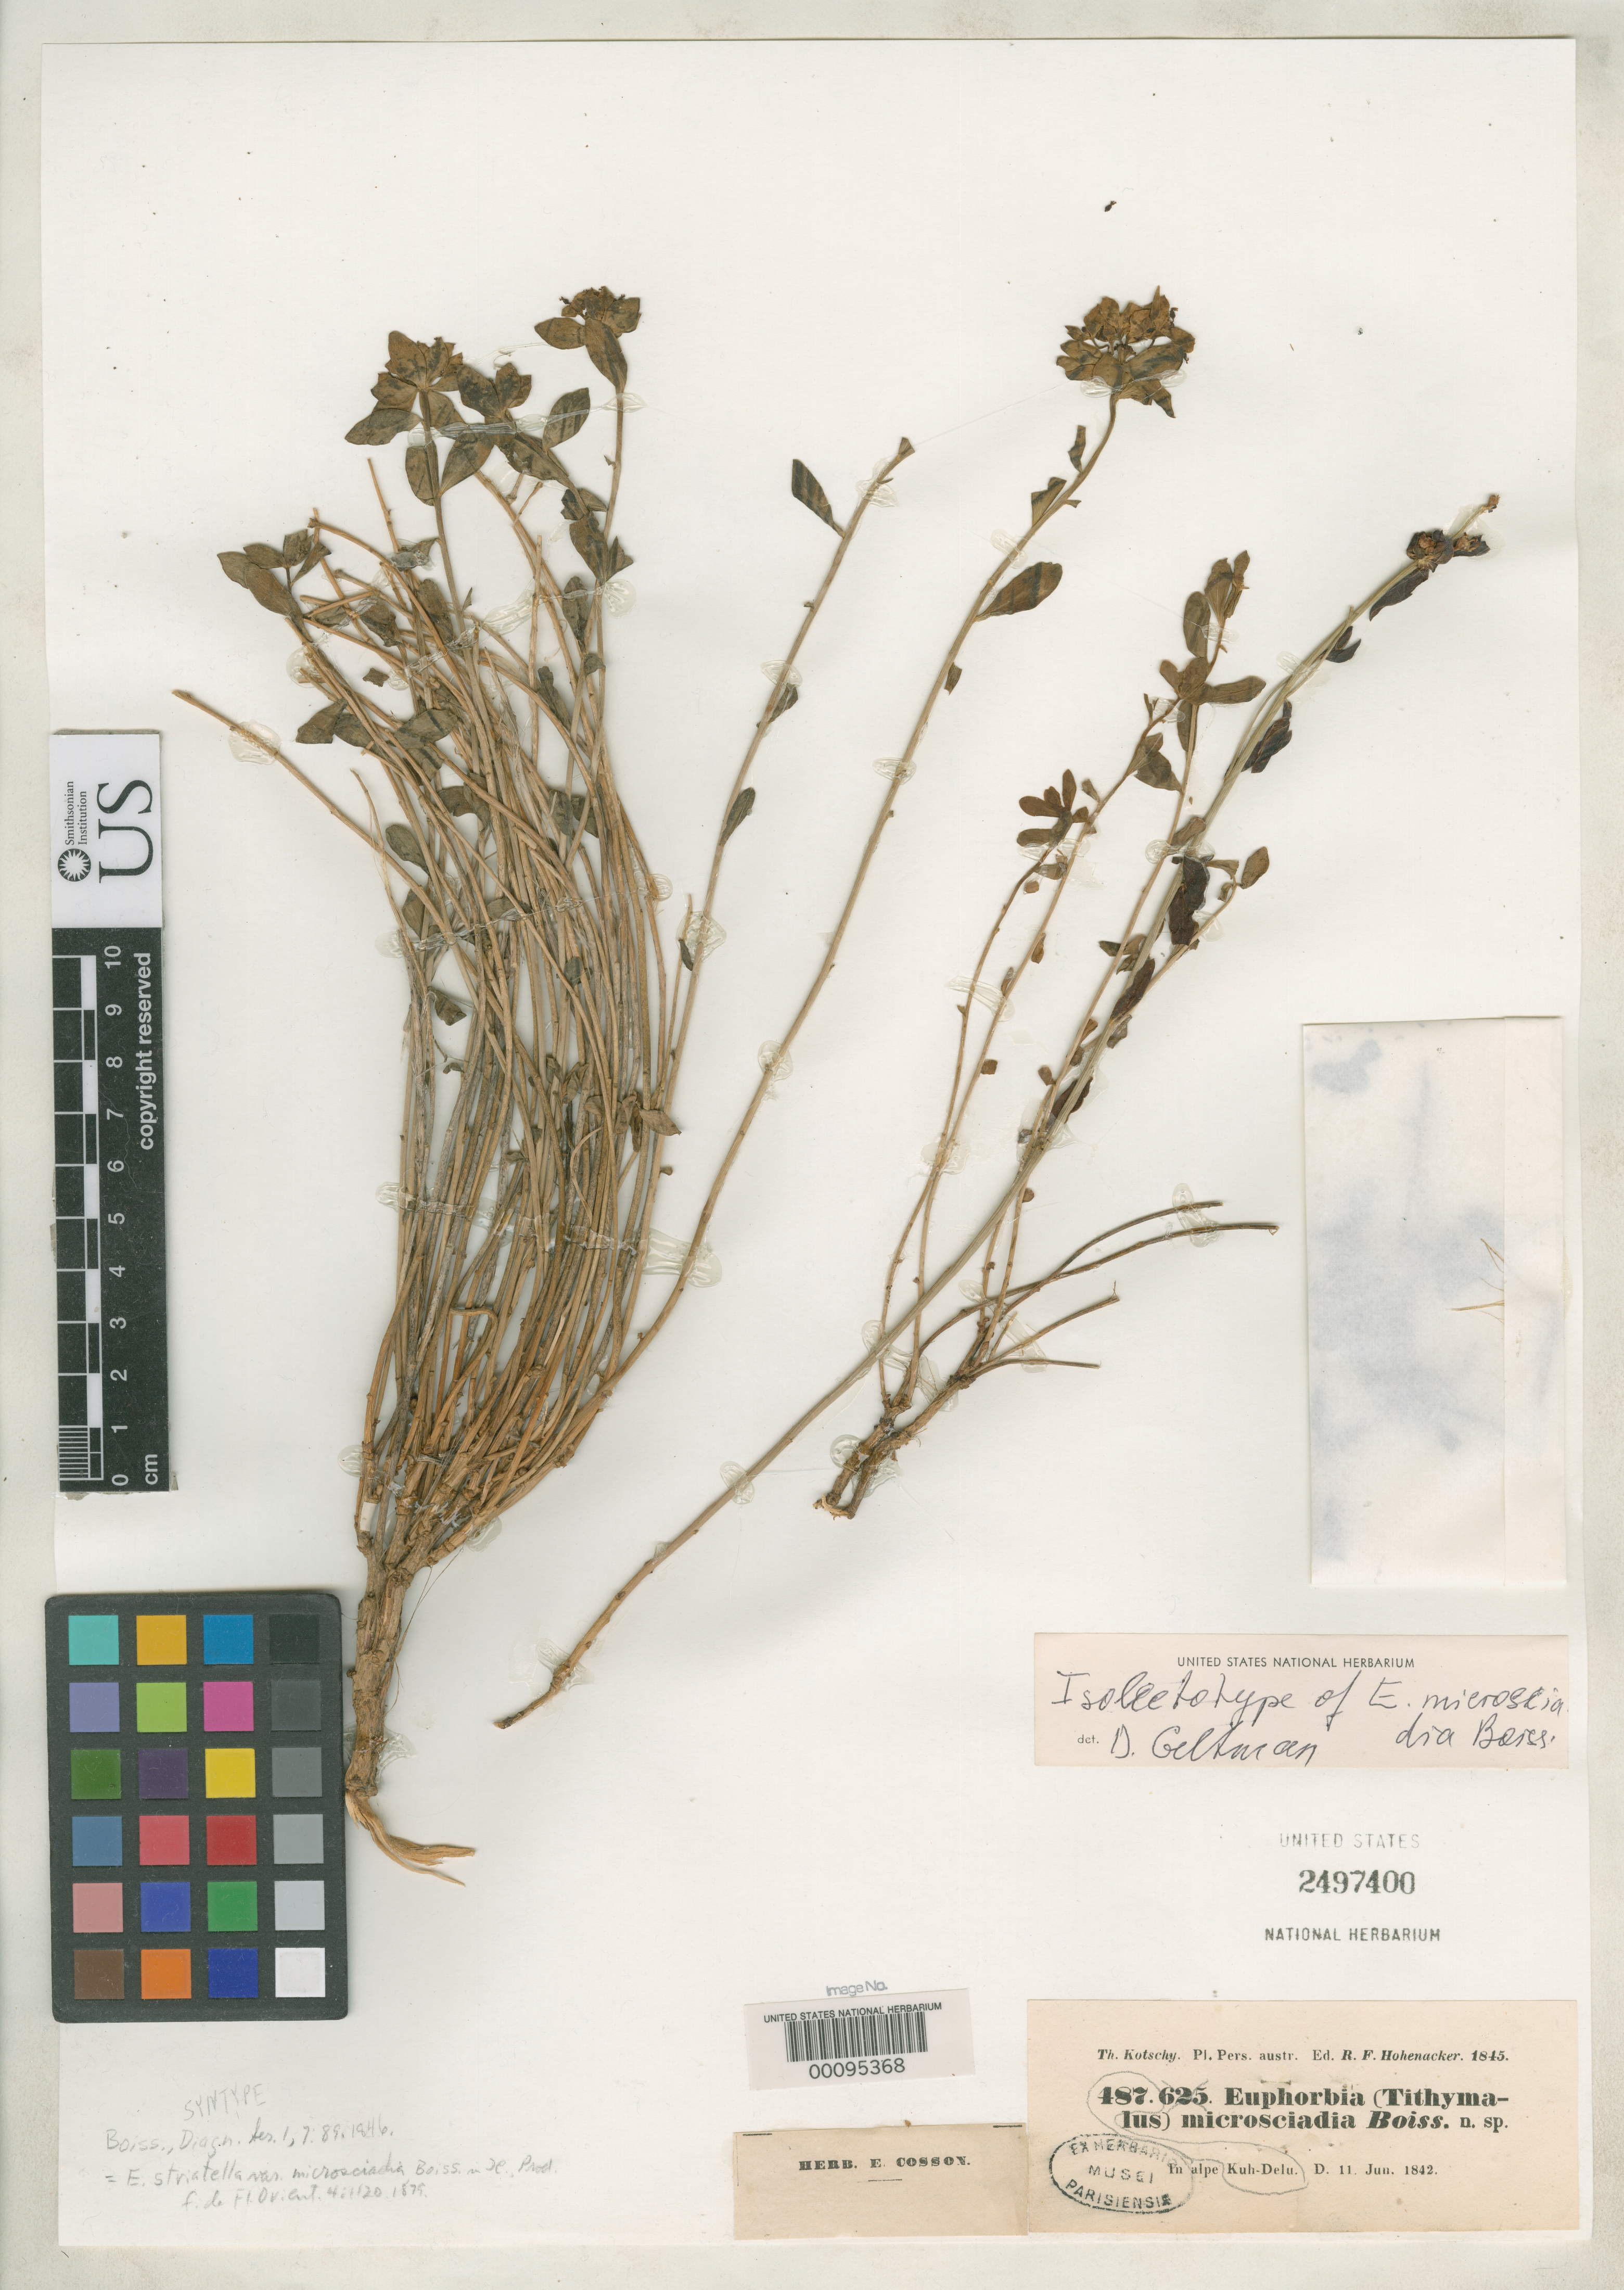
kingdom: Plantae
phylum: Tracheophyta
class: Magnoliopsida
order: Malpighiales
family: Euphorbiaceae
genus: Euphorbia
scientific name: Euphorbia microsciadia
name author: Boiss.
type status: Syntype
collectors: K. G. Kotschy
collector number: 487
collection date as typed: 11 Jun 1842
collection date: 1842-06-11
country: Iran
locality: Alpe Kuh-delu.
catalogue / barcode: US 2497400